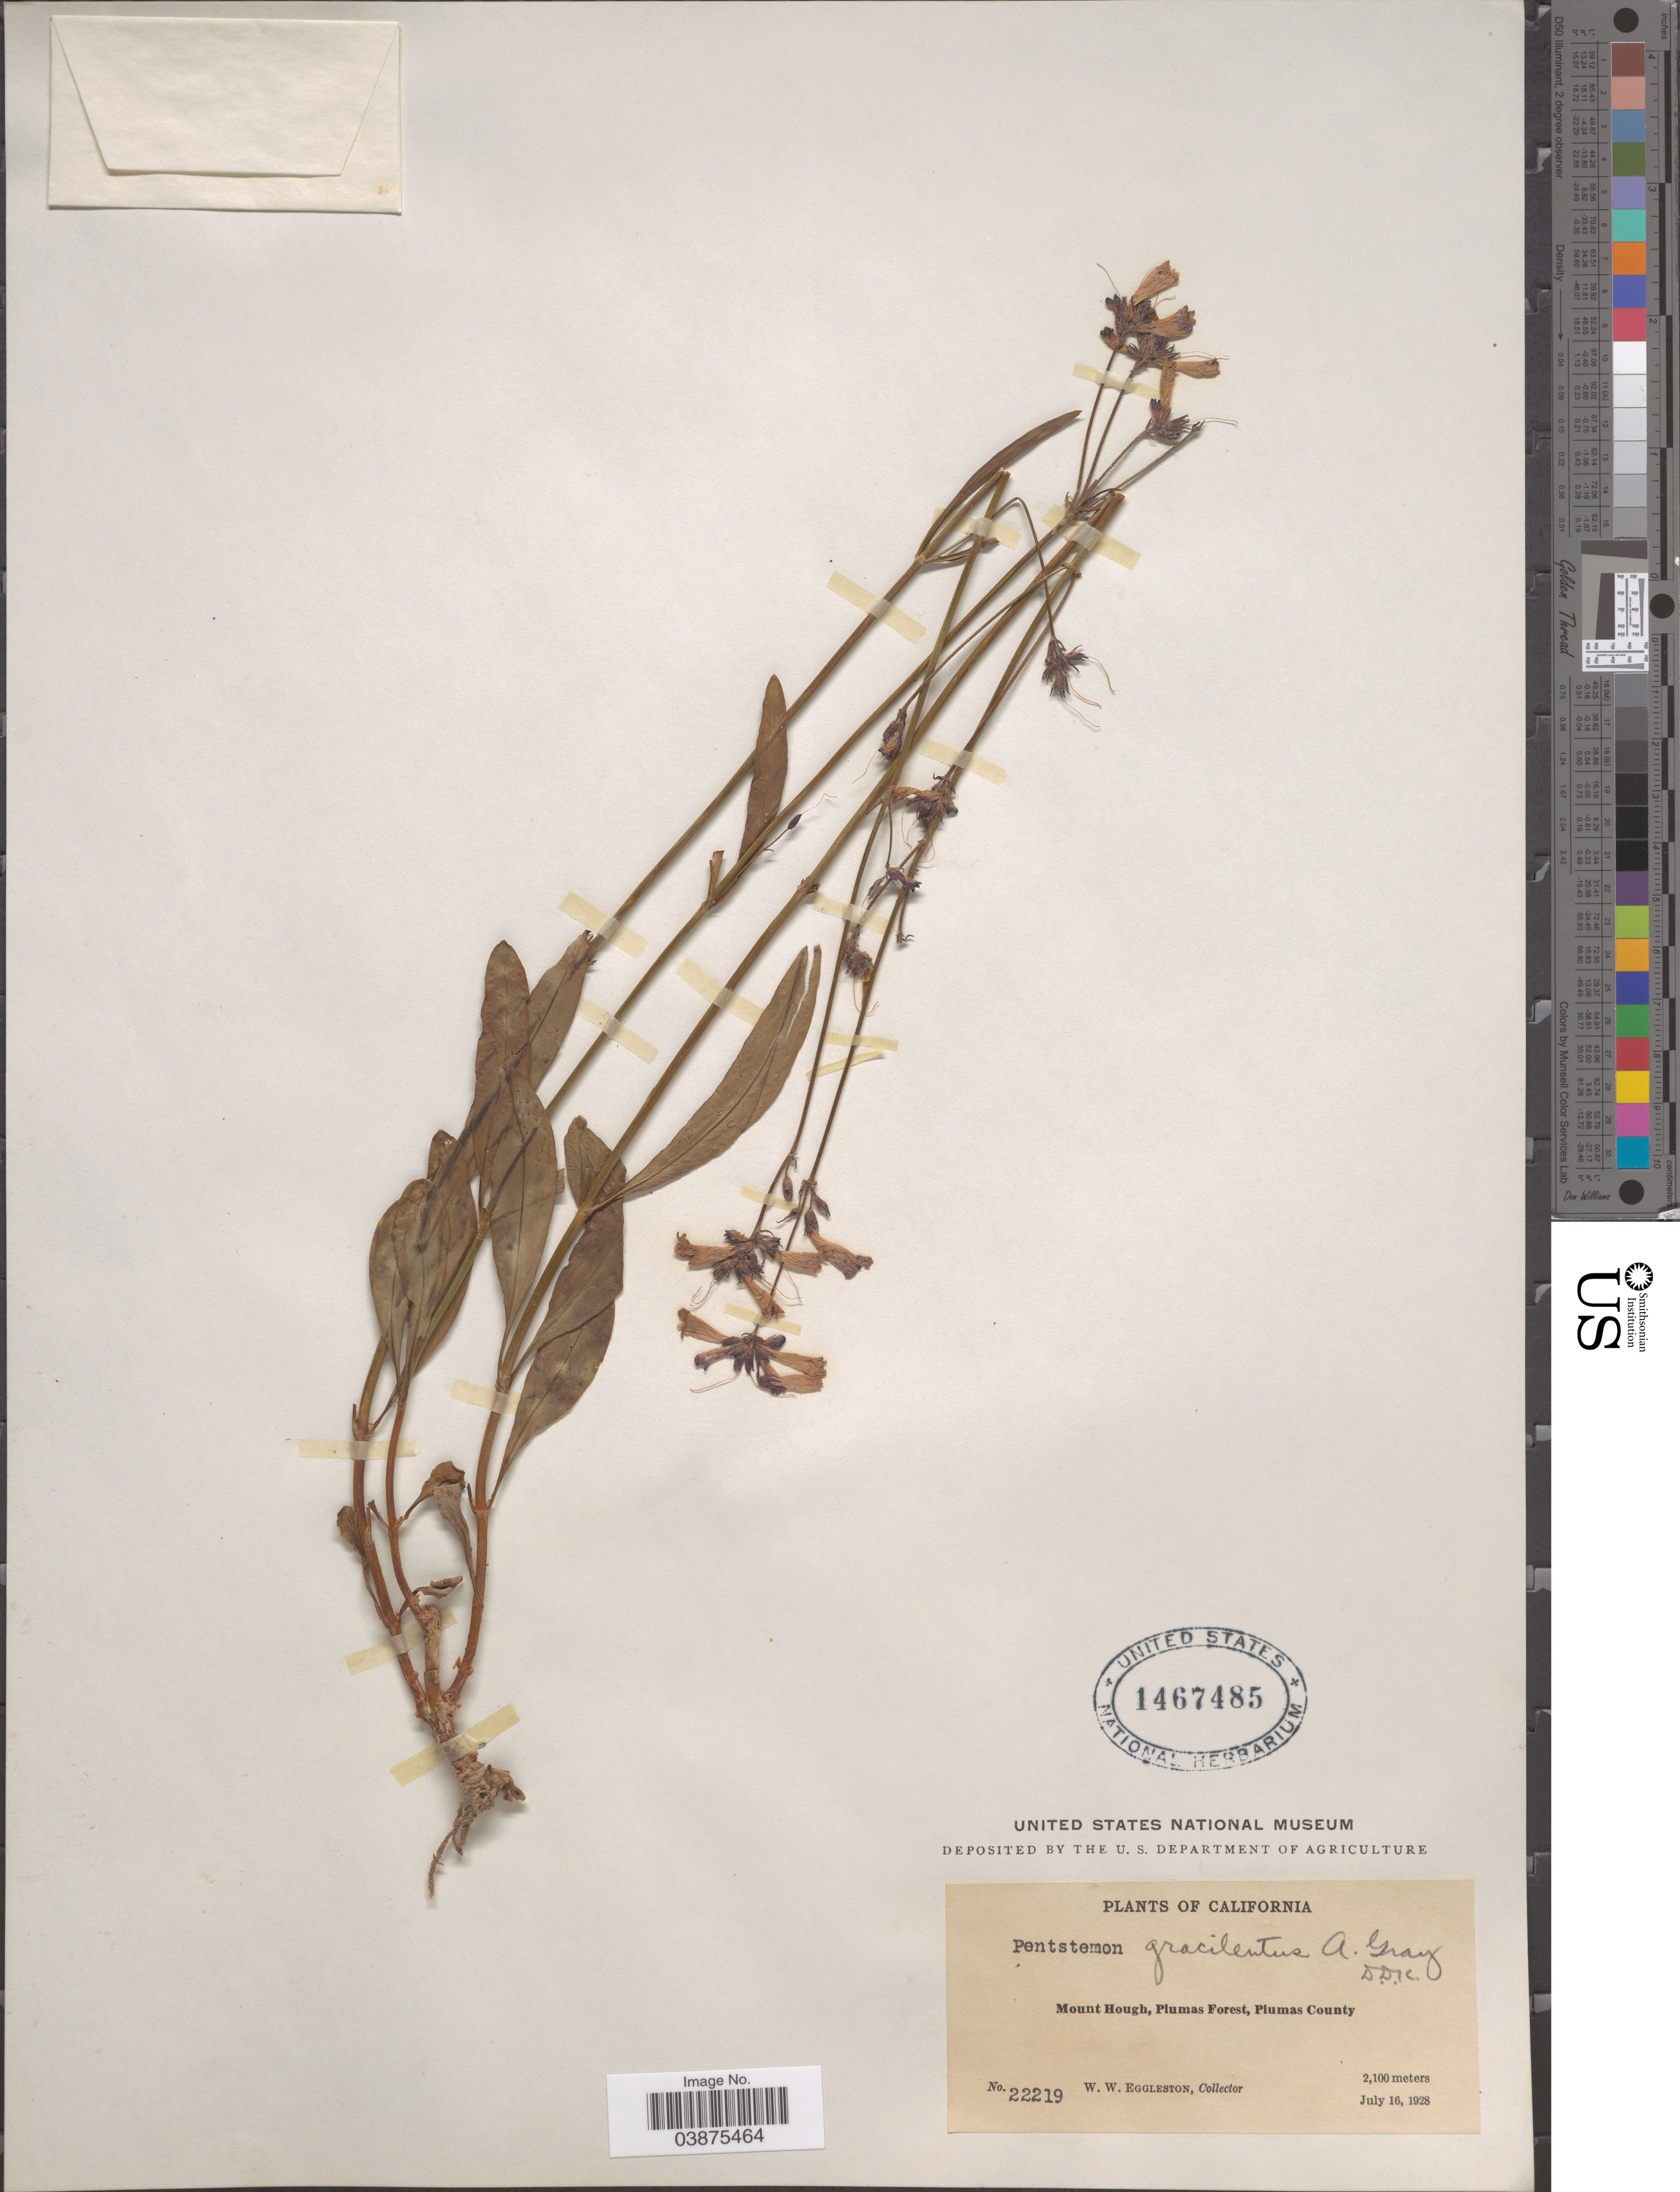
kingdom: Plantae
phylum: Tracheophyta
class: Magnoliopsida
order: Lamiales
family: Plantaginaceae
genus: Penstemon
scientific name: Penstemon gracilentus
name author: A. Gray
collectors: W. W. Eggleston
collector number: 22219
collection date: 1928-07-16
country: United States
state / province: California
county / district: Plumas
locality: Mount Hough, Plumas Forest, Plumas County.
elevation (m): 2100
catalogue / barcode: US 1467485